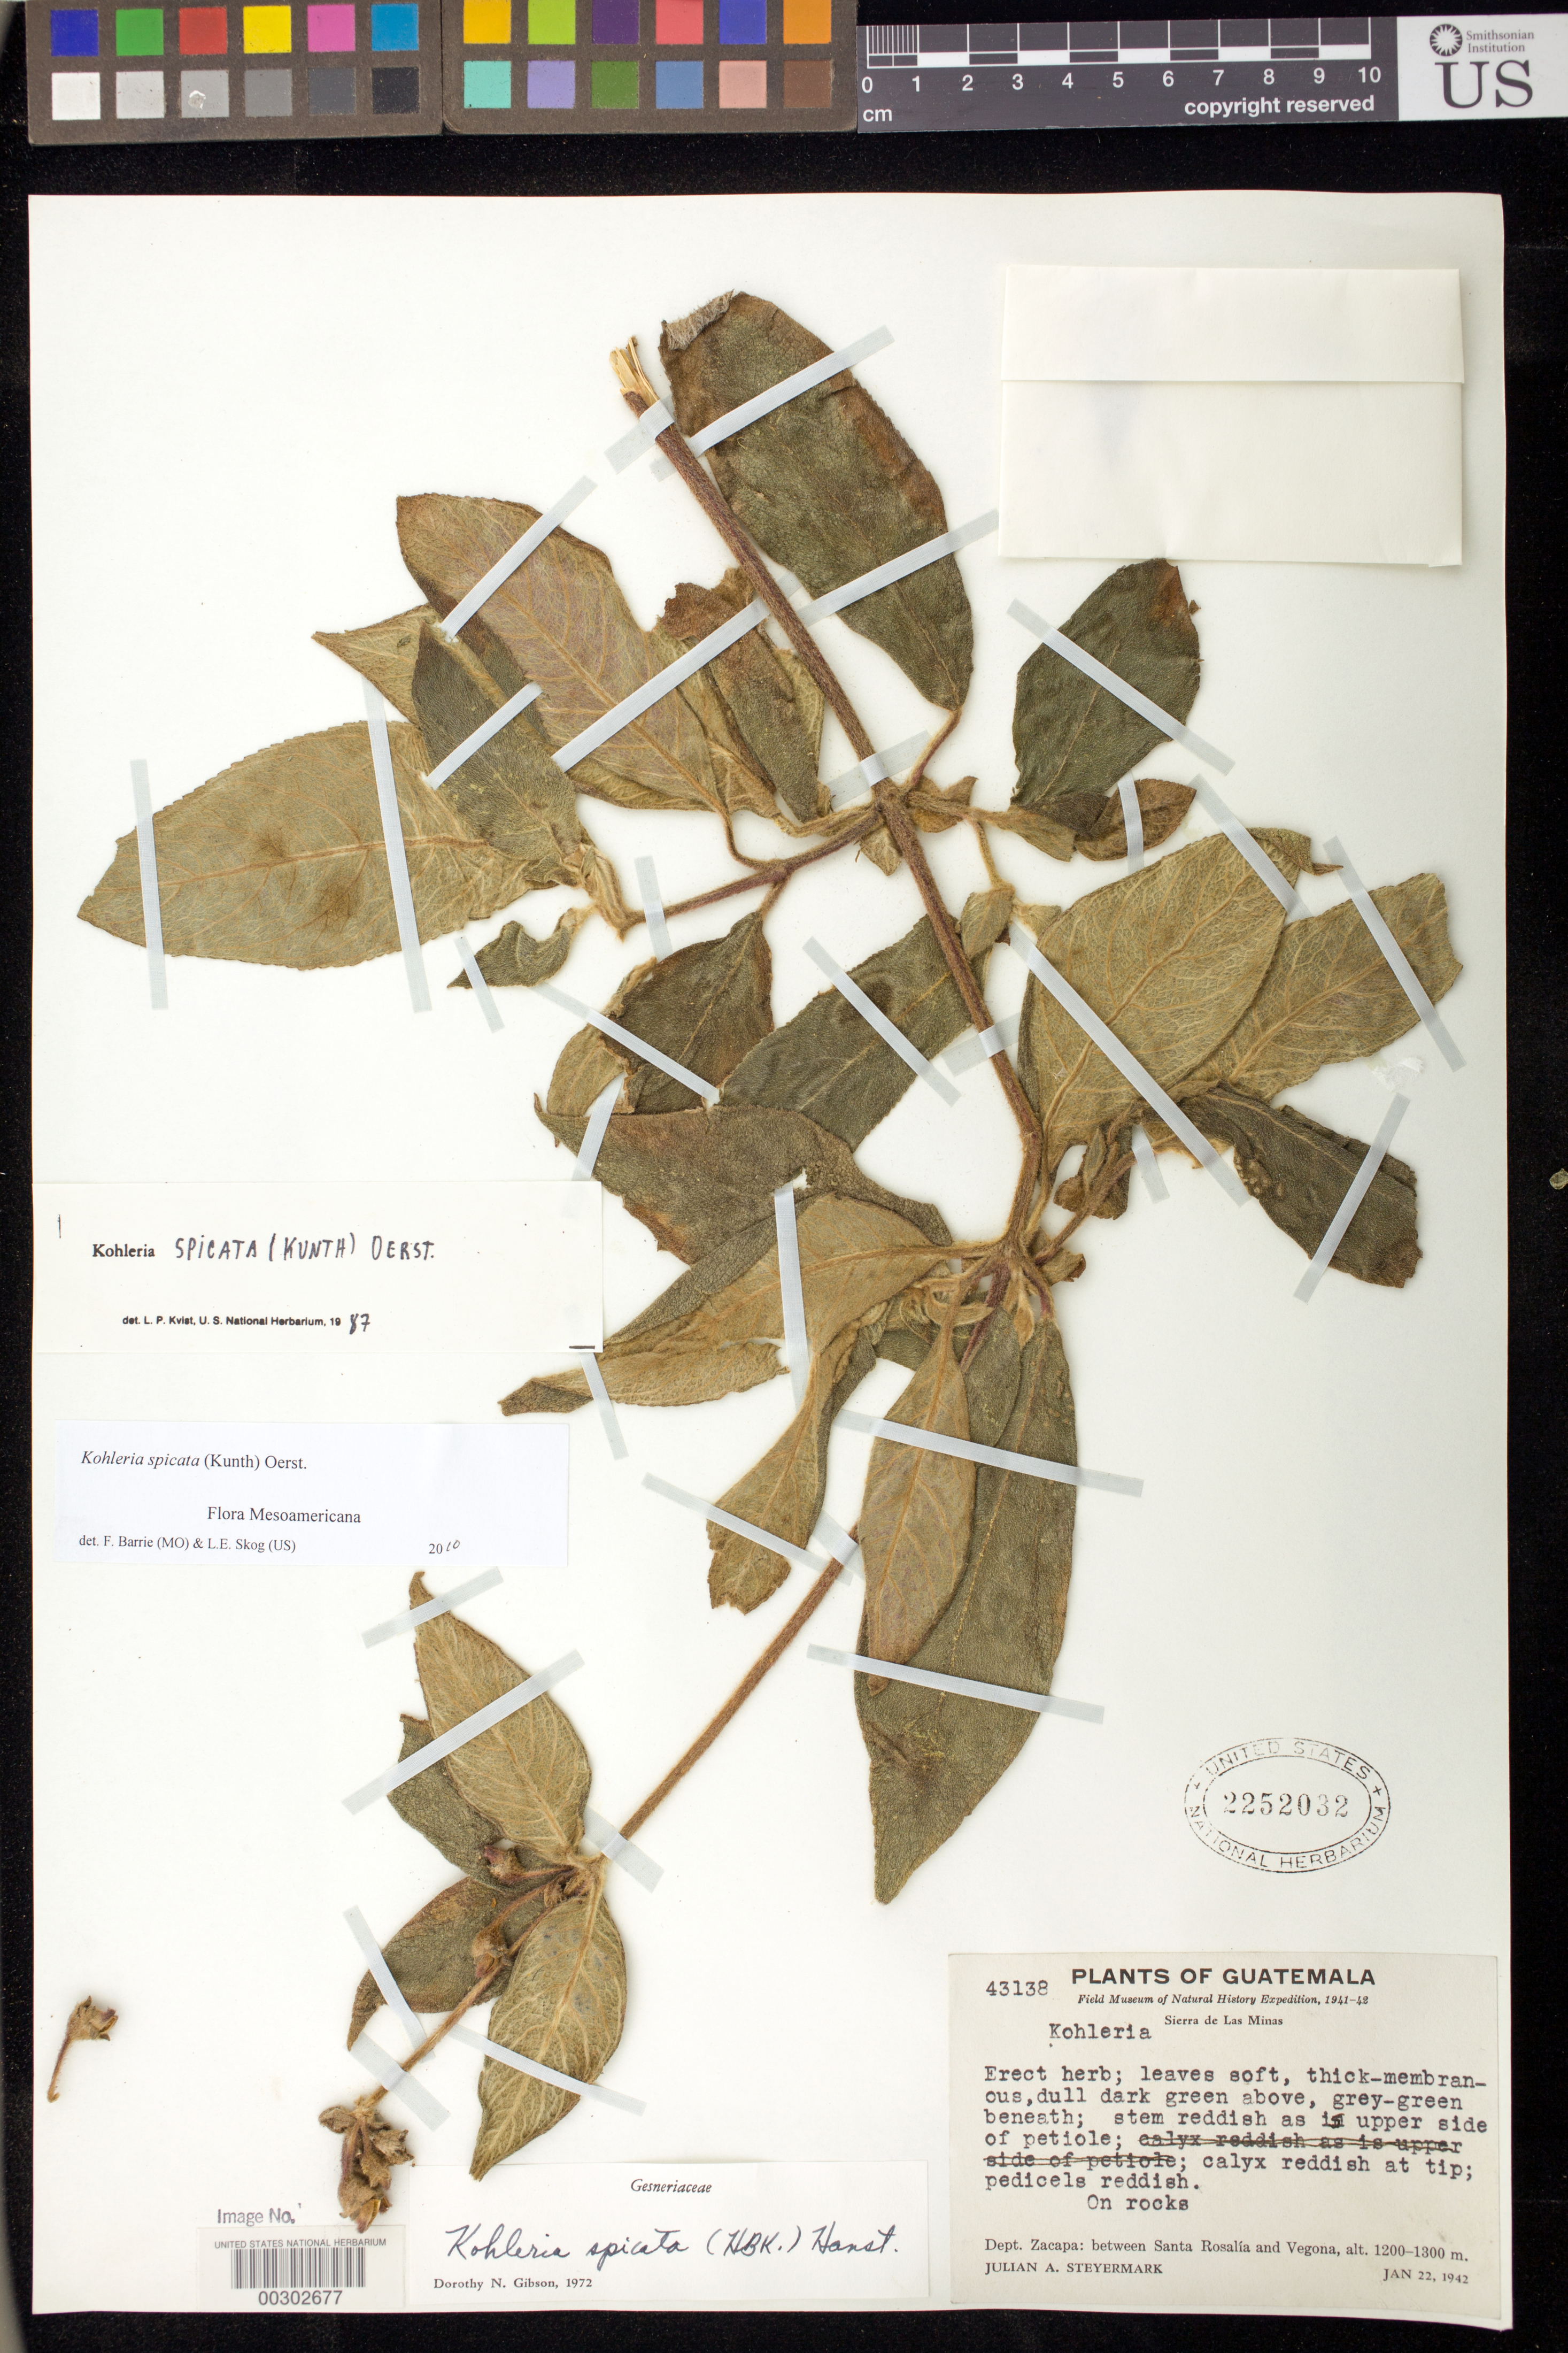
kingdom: Plantae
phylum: Tracheophyta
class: Magnoliopsida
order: Lamiales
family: Gesneriaceae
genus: Kohleria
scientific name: Kohleria spicata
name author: (Kunth) Oerst.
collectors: J. Steyermark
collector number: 43138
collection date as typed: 22 Jan 1942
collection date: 1942-01-22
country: Guatemala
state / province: Zacapa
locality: Sierra de Las Minas, between Santa Rosalia and Vegona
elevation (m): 1200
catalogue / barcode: US 2252032